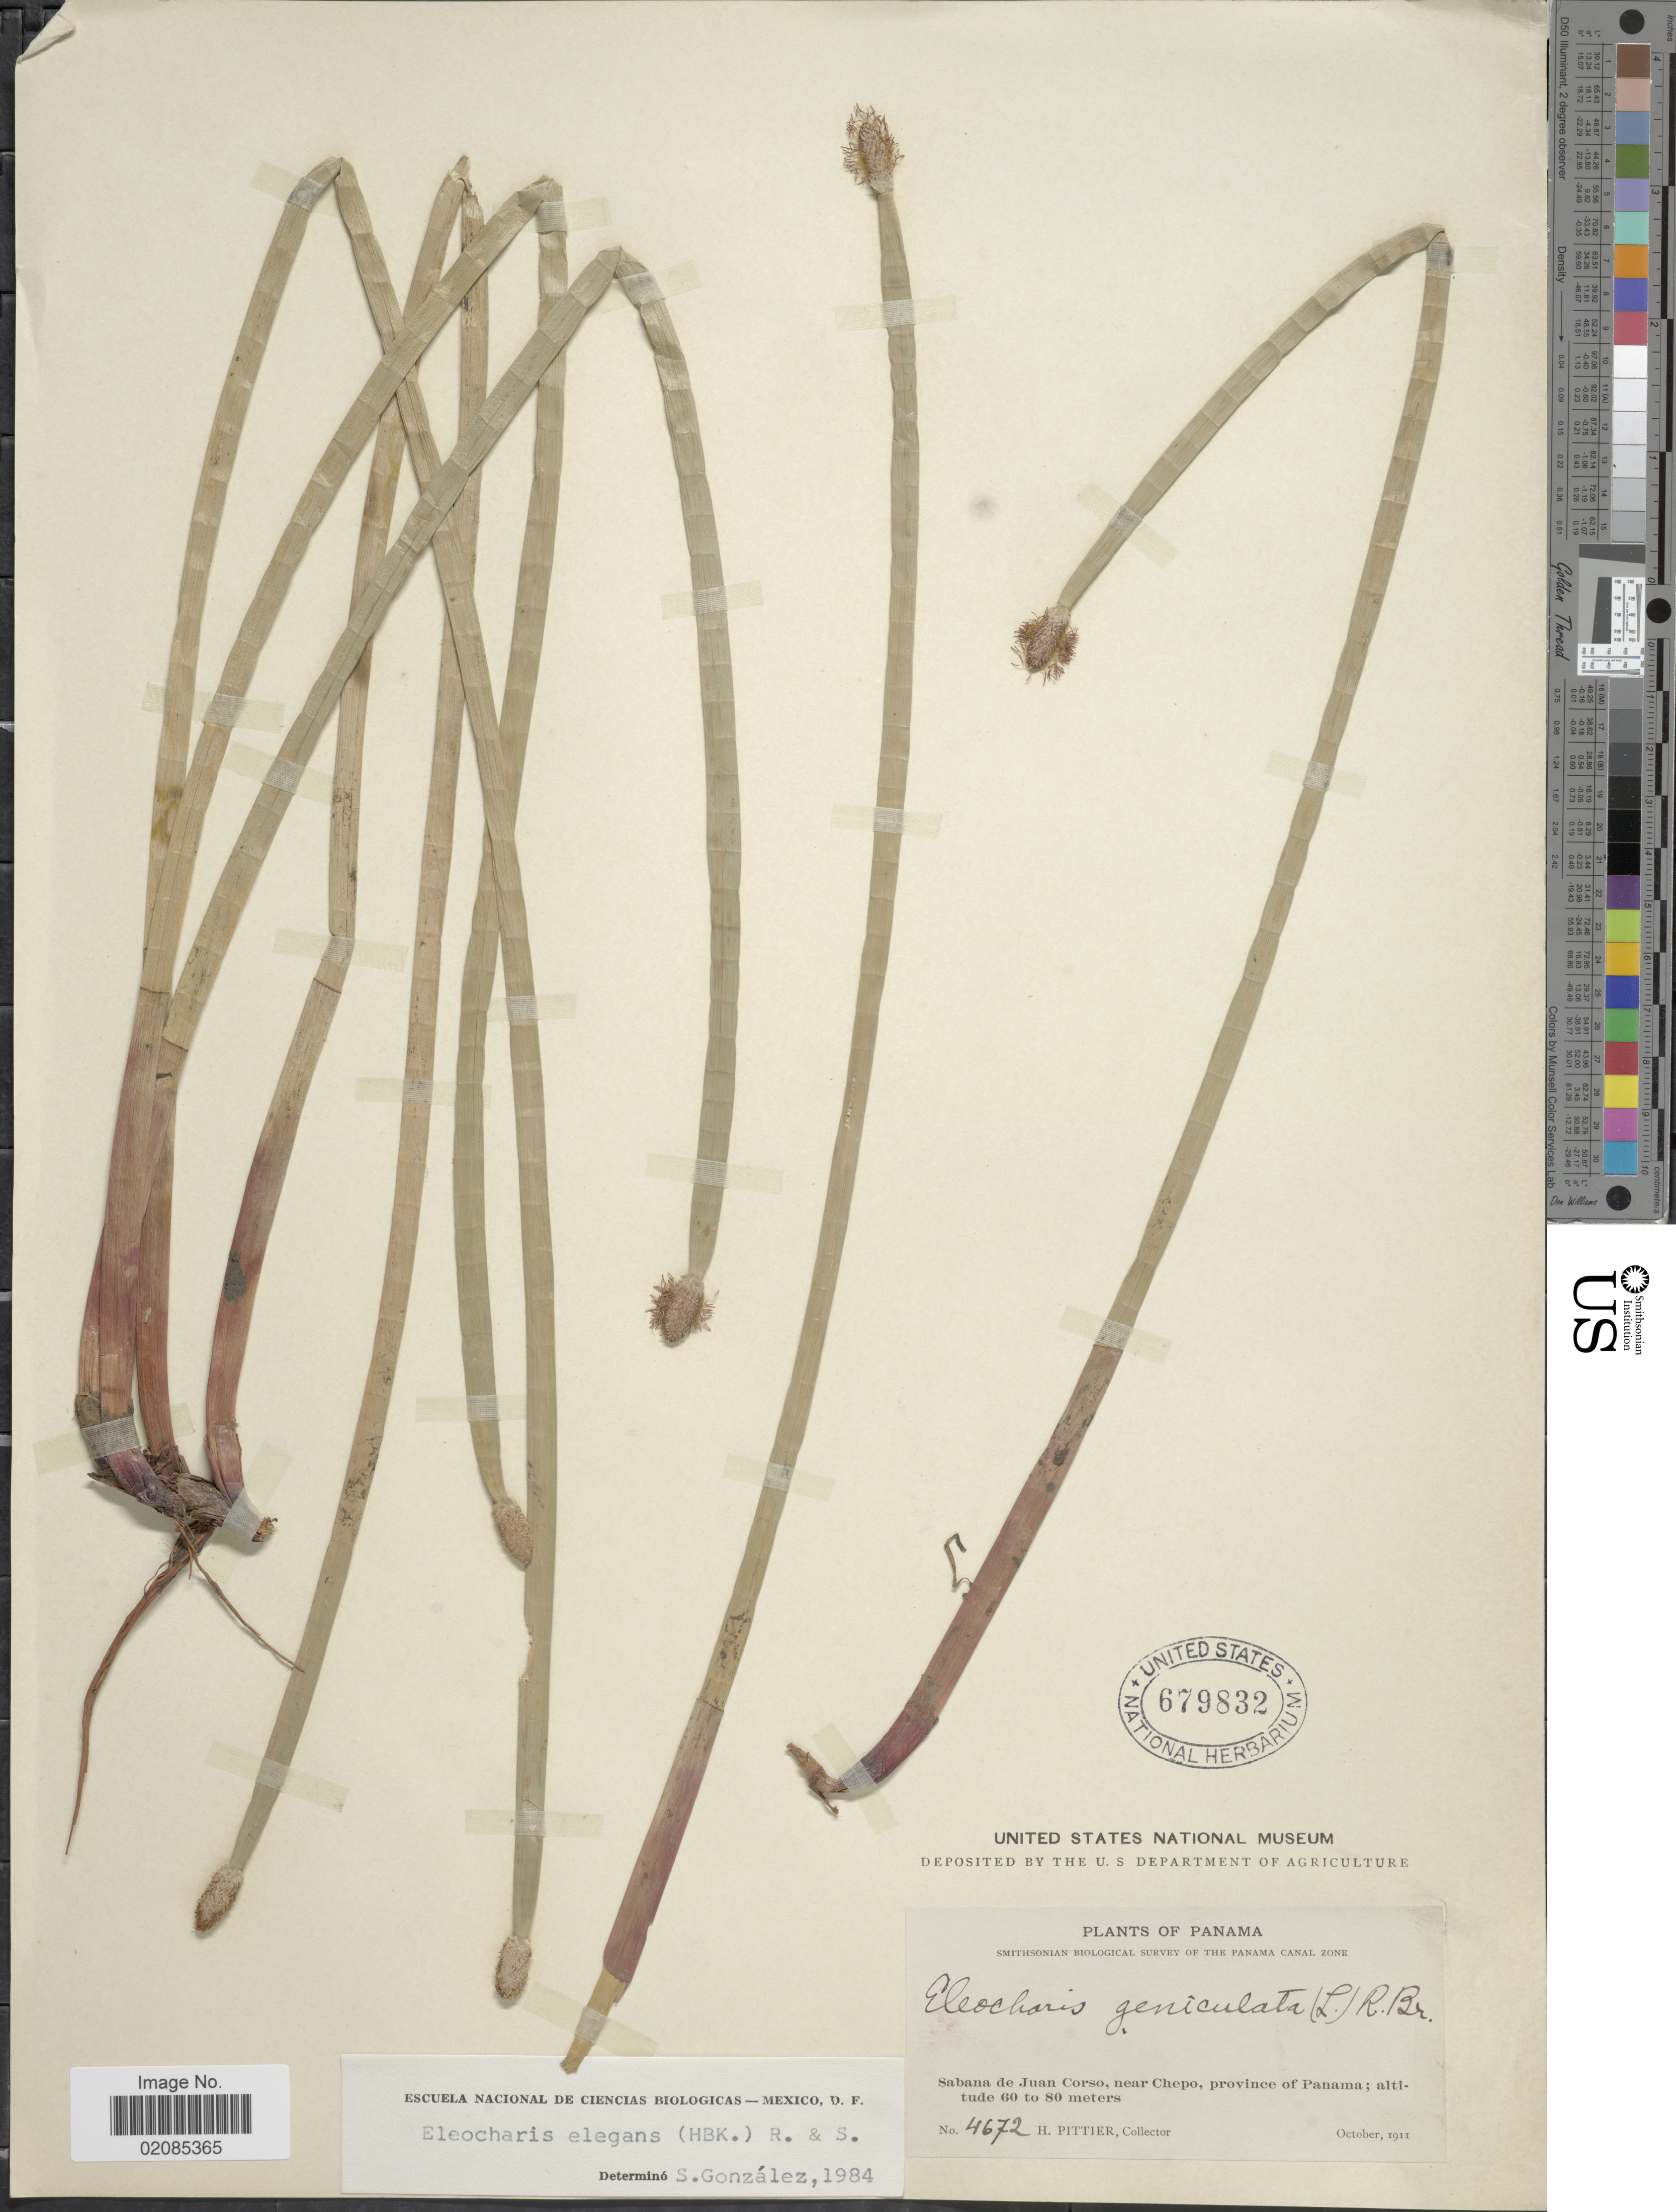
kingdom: Plantae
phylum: Tracheophyta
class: Liliopsida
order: Poales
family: Cyperaceae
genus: Eleocharis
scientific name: Eleocharis elegans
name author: (Kunth) Roem. & Schult.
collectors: H. F. Pittier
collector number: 4672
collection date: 1911-10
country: Panama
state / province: Panamá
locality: Sabana de Juan Corso, near Chepo, Province of Panama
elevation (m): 60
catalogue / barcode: US 679832